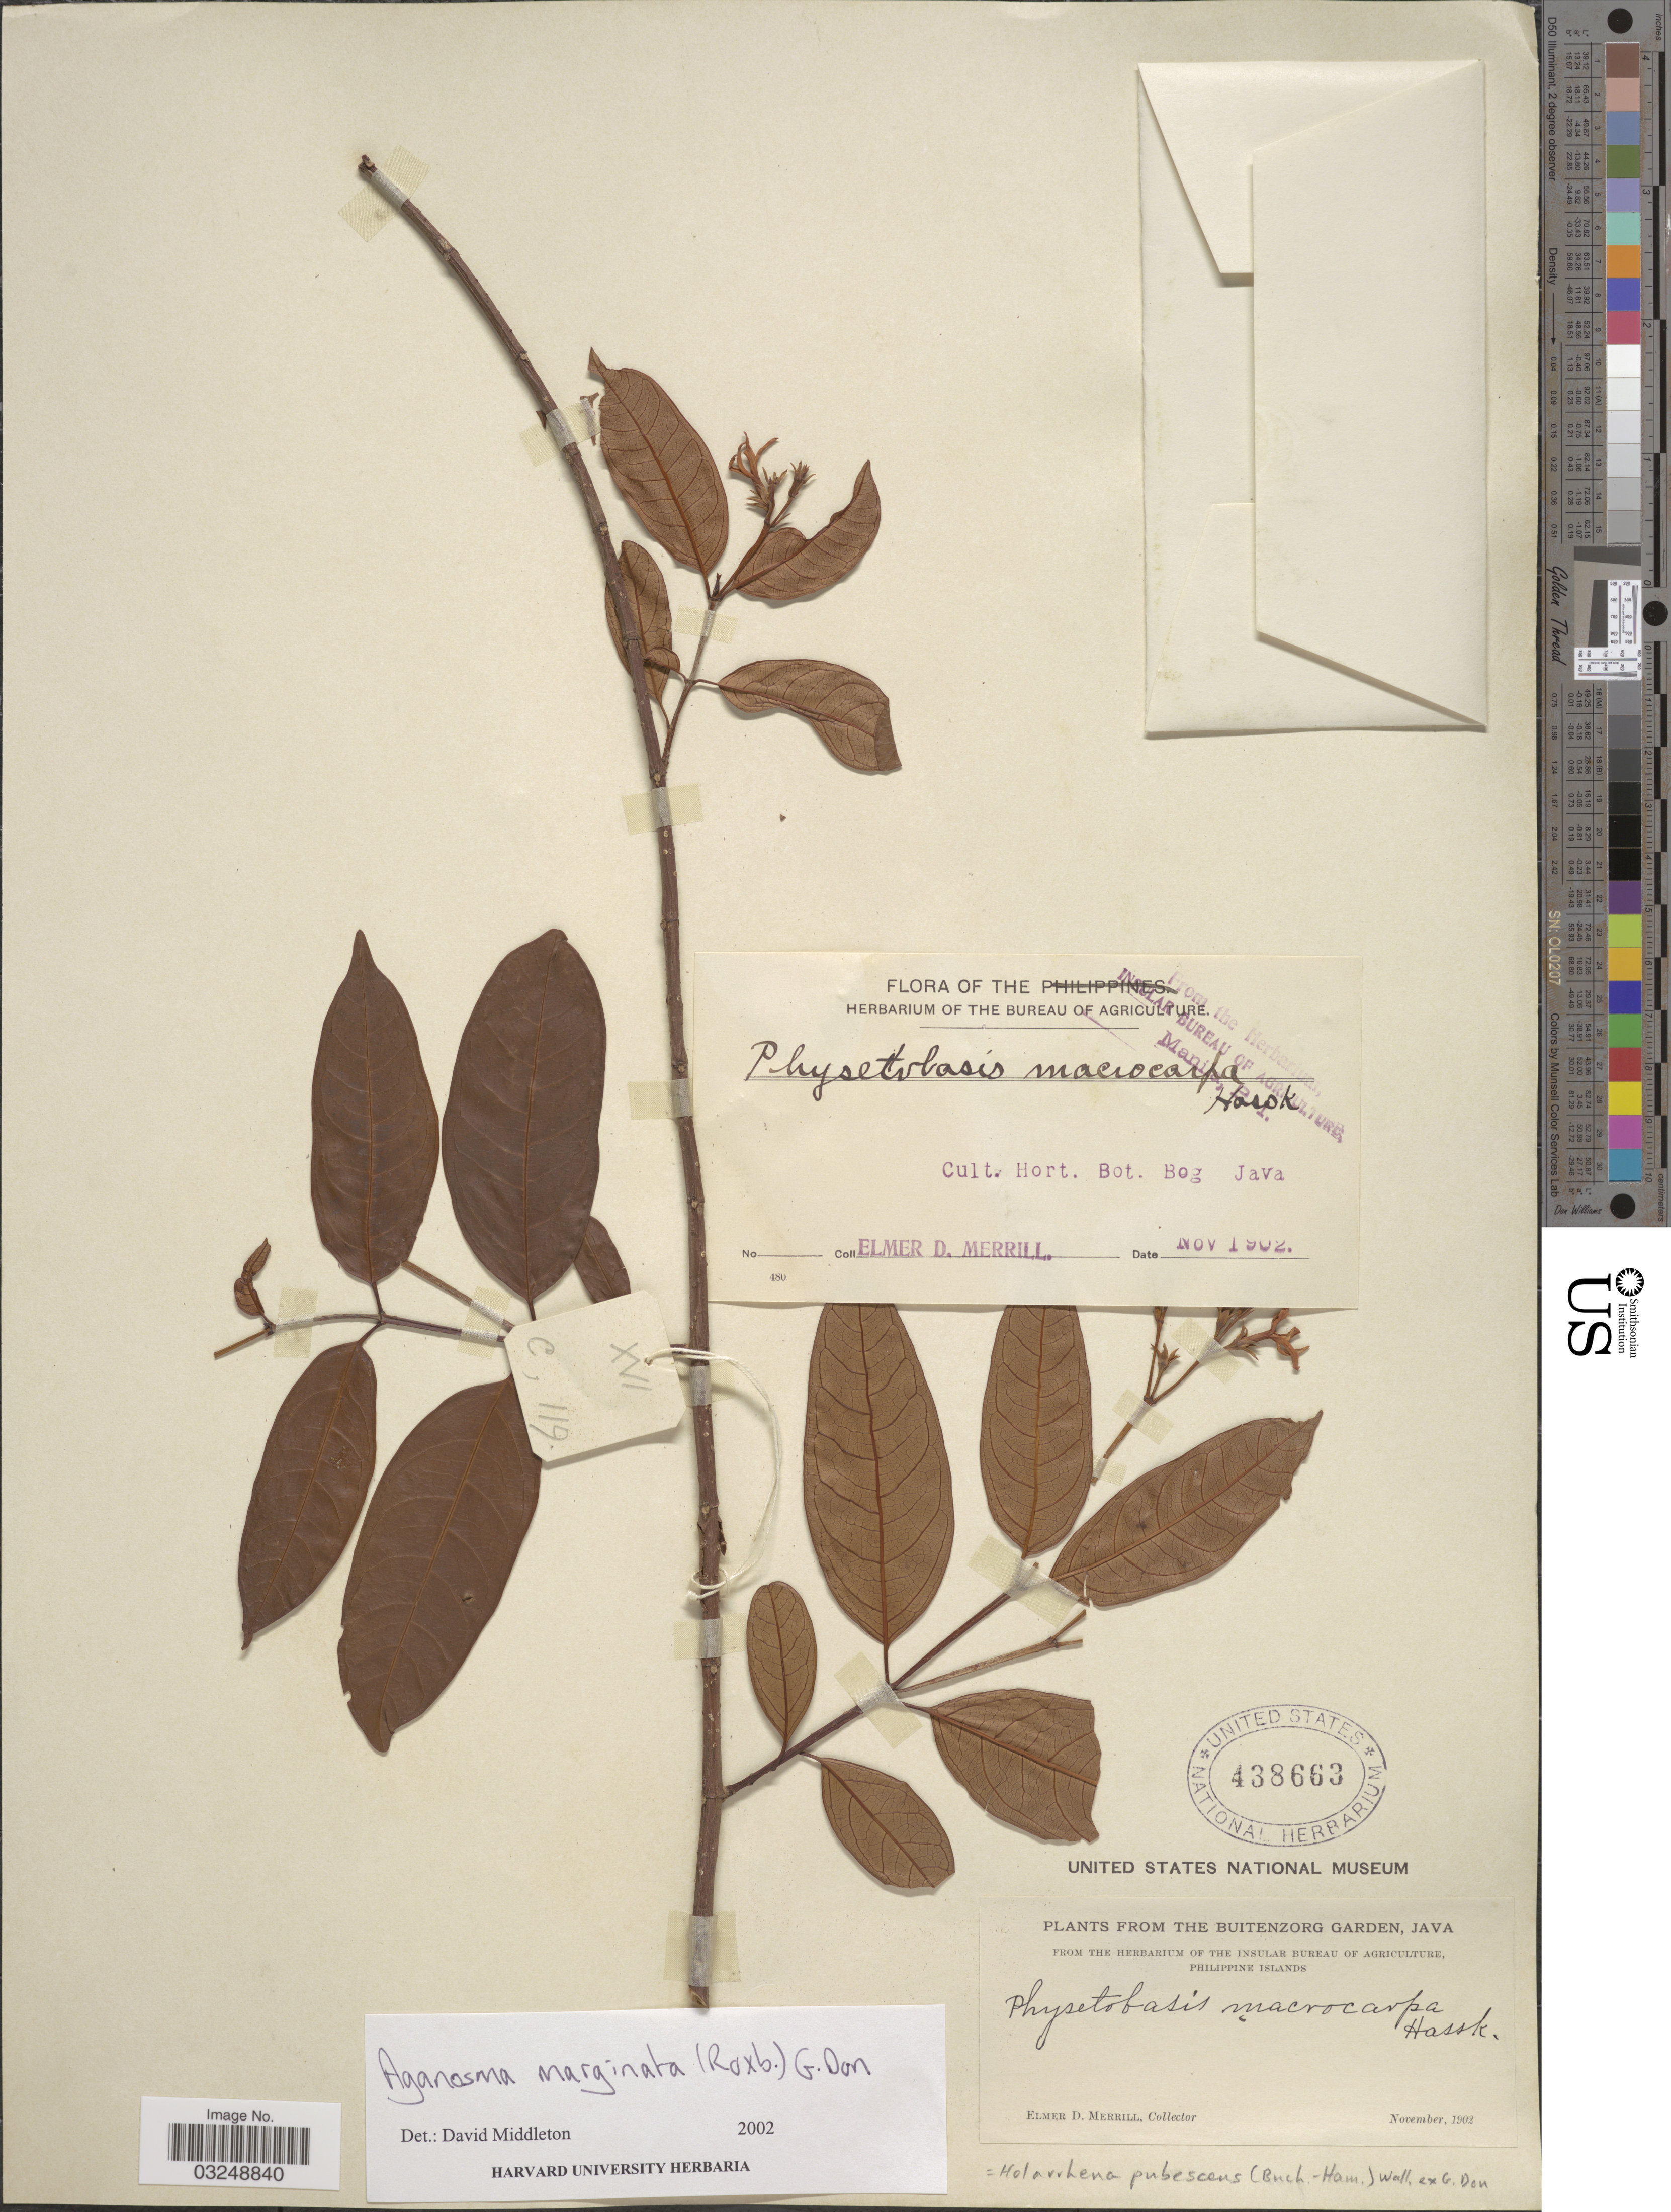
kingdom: Plantae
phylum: Tracheophyta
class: Magnoliopsida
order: Gentianales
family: Apocynaceae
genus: Aganosma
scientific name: Aganosma marginata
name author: (Roxb.) G. Don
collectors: E. D. Merrill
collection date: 1902-11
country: Indonesia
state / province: Java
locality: The Buitenzorg Garden. Cult. Hort. Bot. Bog. Java.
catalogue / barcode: US 438663